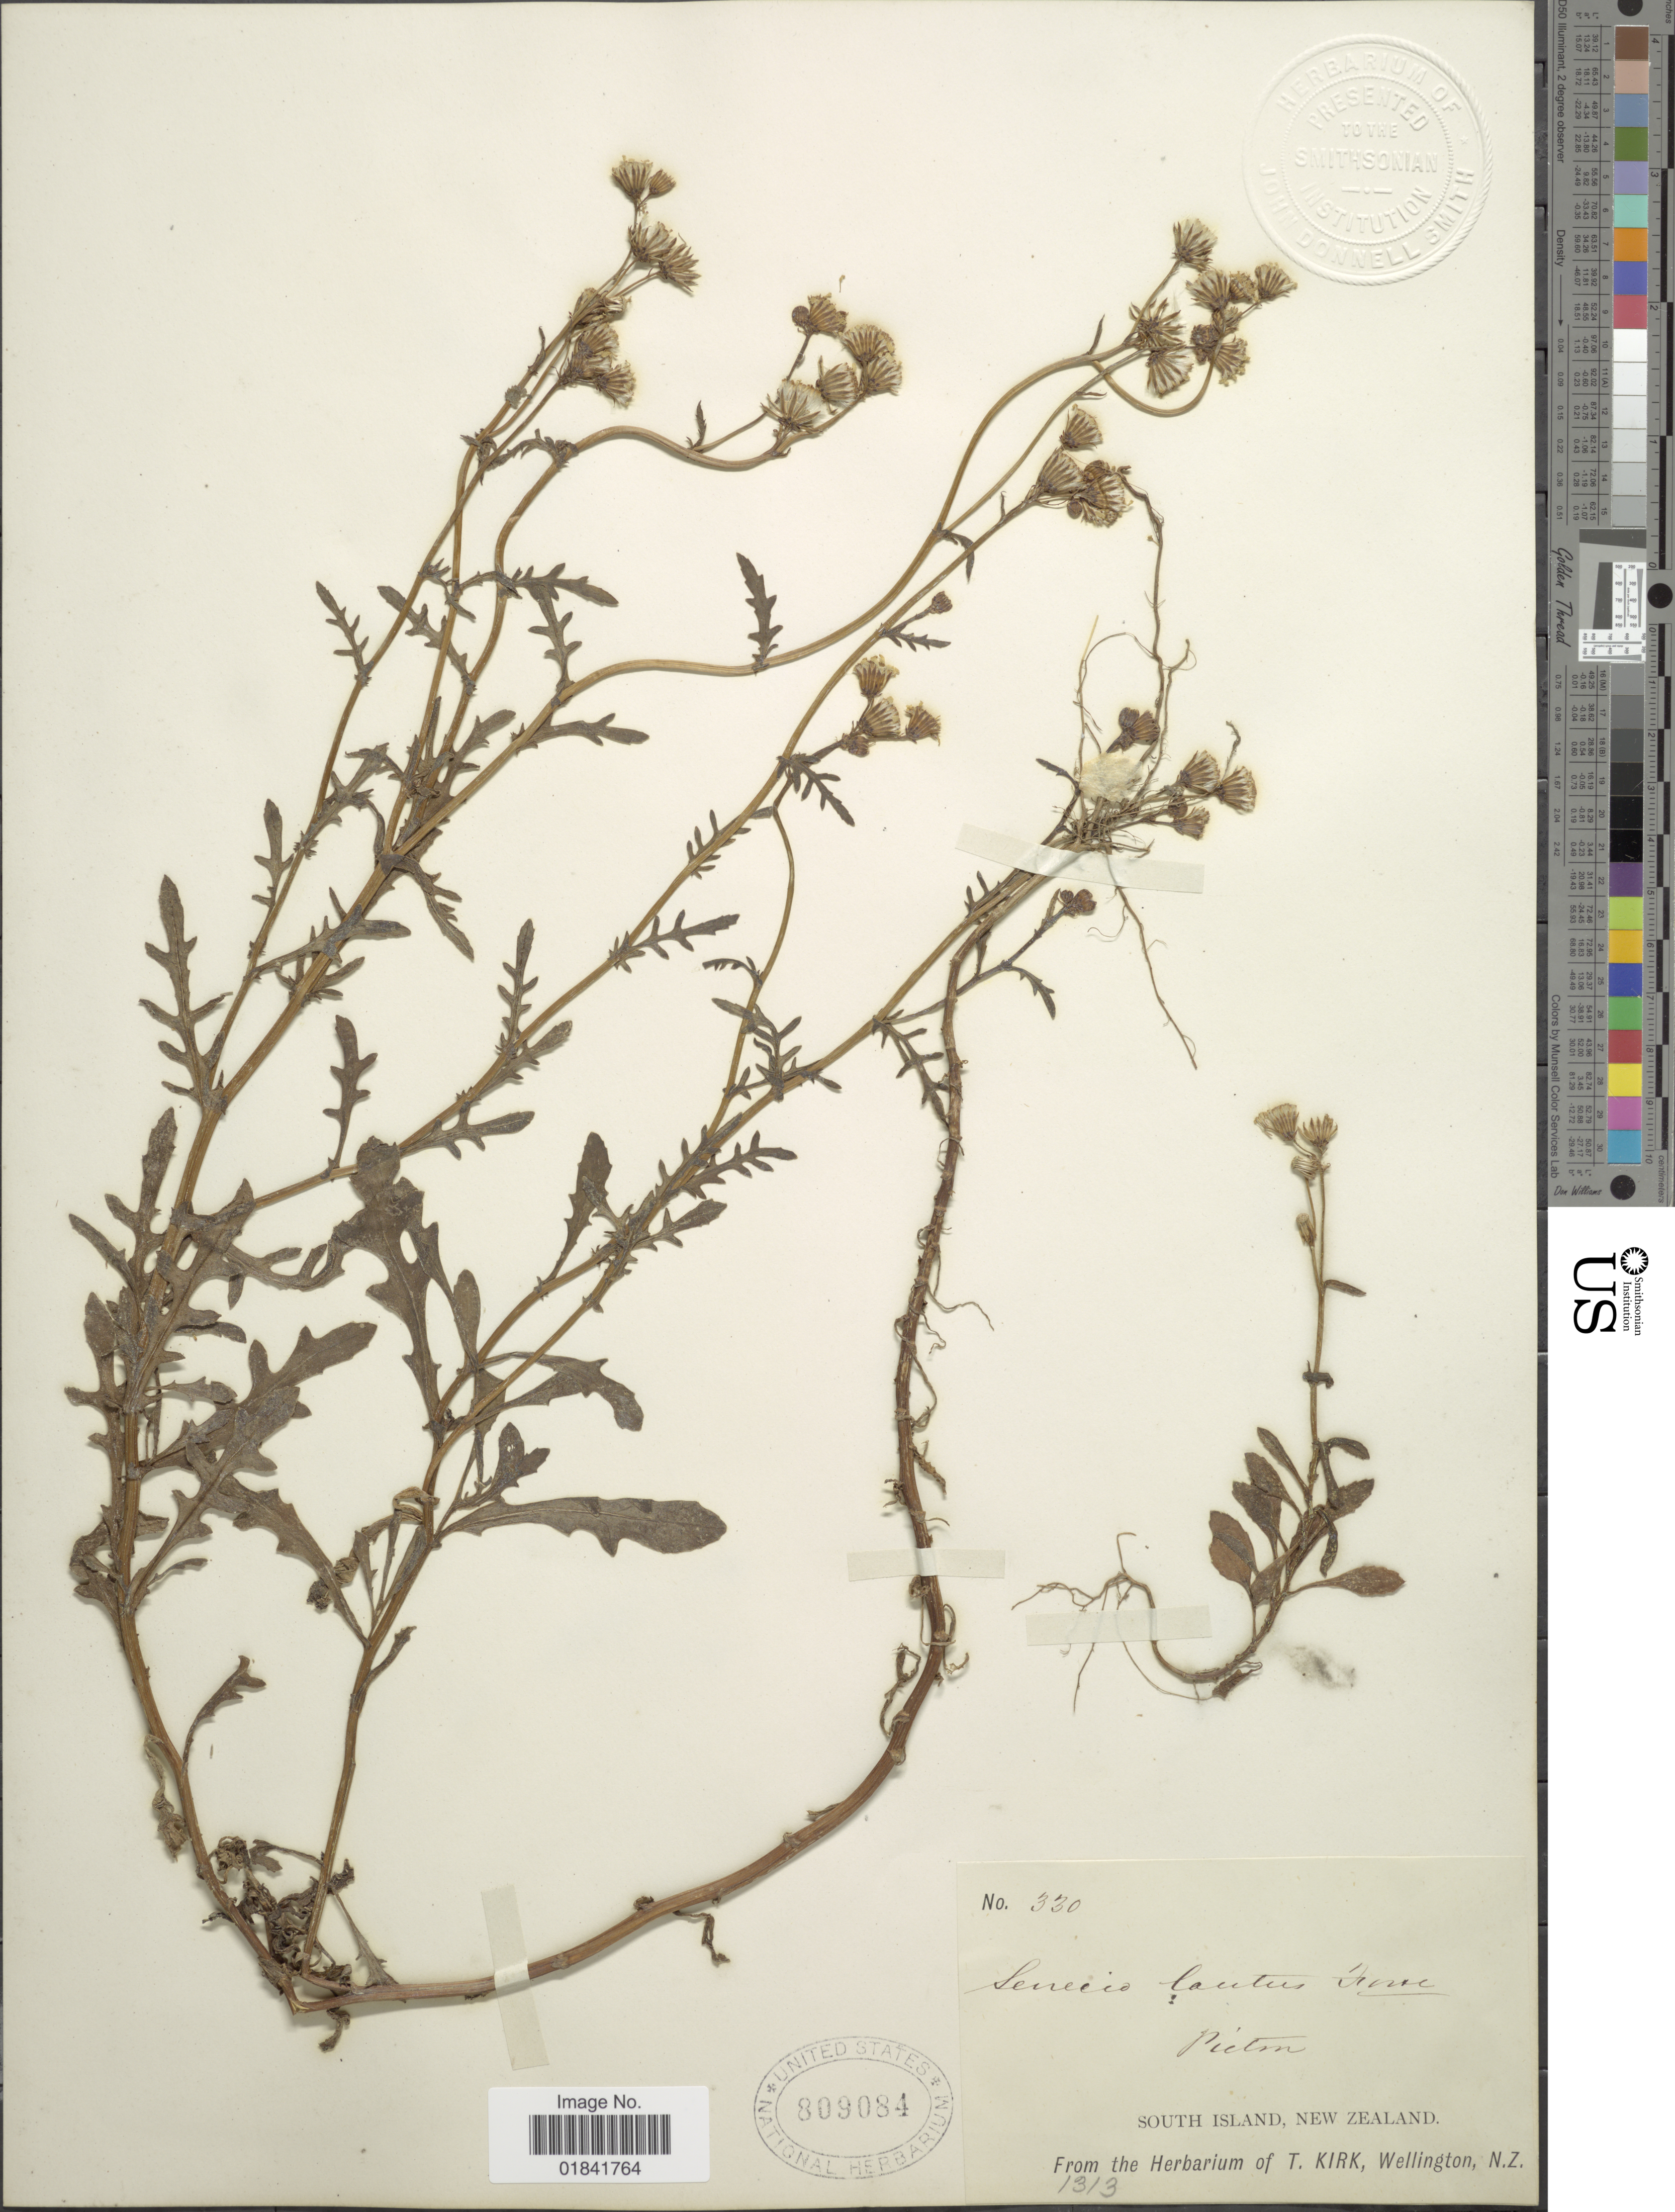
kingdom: Plantae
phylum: Tracheophyta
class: Magnoliopsida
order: Asterales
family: Asteraceae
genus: Senecio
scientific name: Senecio lautus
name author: Sol. ex G. Forst.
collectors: ex herb. T. Kirk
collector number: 330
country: New Zealand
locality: South Island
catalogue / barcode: US 809084